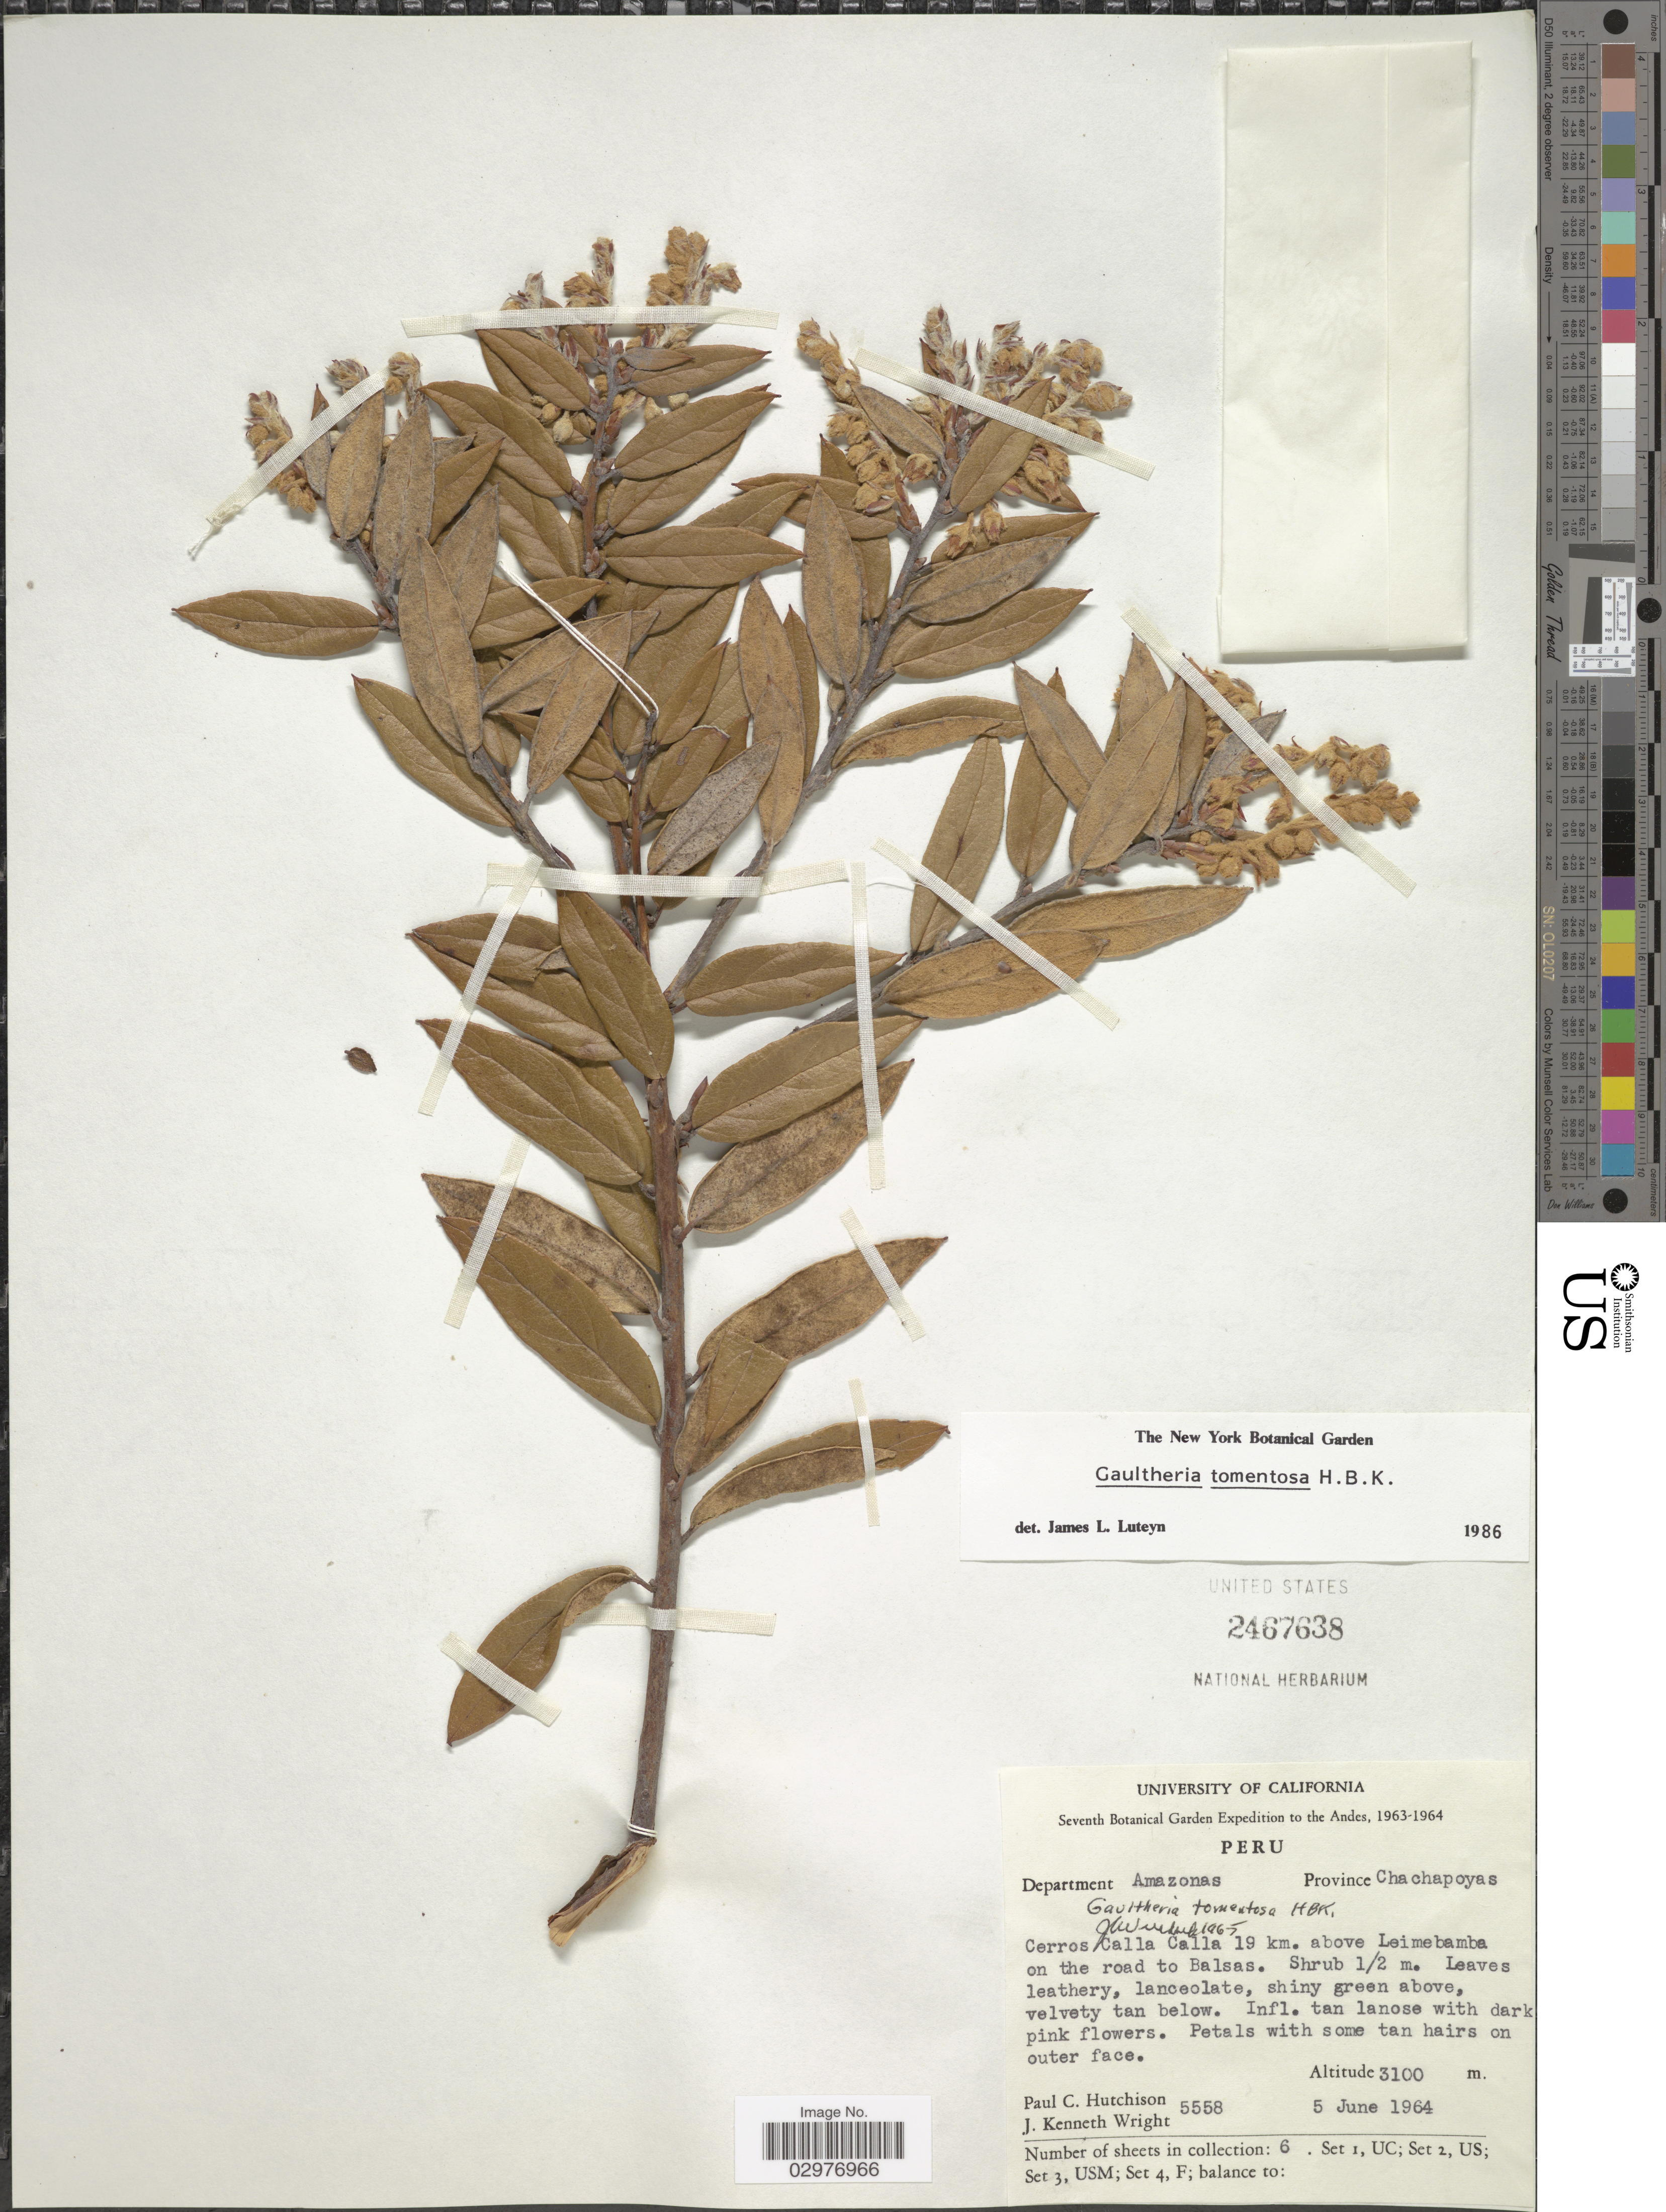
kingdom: Plantae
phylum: Tracheophyta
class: Magnoliopsida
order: Ericales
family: Ericaceae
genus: Gaultheria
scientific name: Gaultheria tomentosa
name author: Kunth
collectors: P. C. Hutchison & J. K. Wright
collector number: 5558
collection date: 1964-06-05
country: Peru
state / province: Amazonas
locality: The Andes. Department Amazonas. Province Chachapoyas. Cerros Calla Calla 19 km. above Leimebamba on the road to Balsas.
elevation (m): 3100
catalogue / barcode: US 2467638